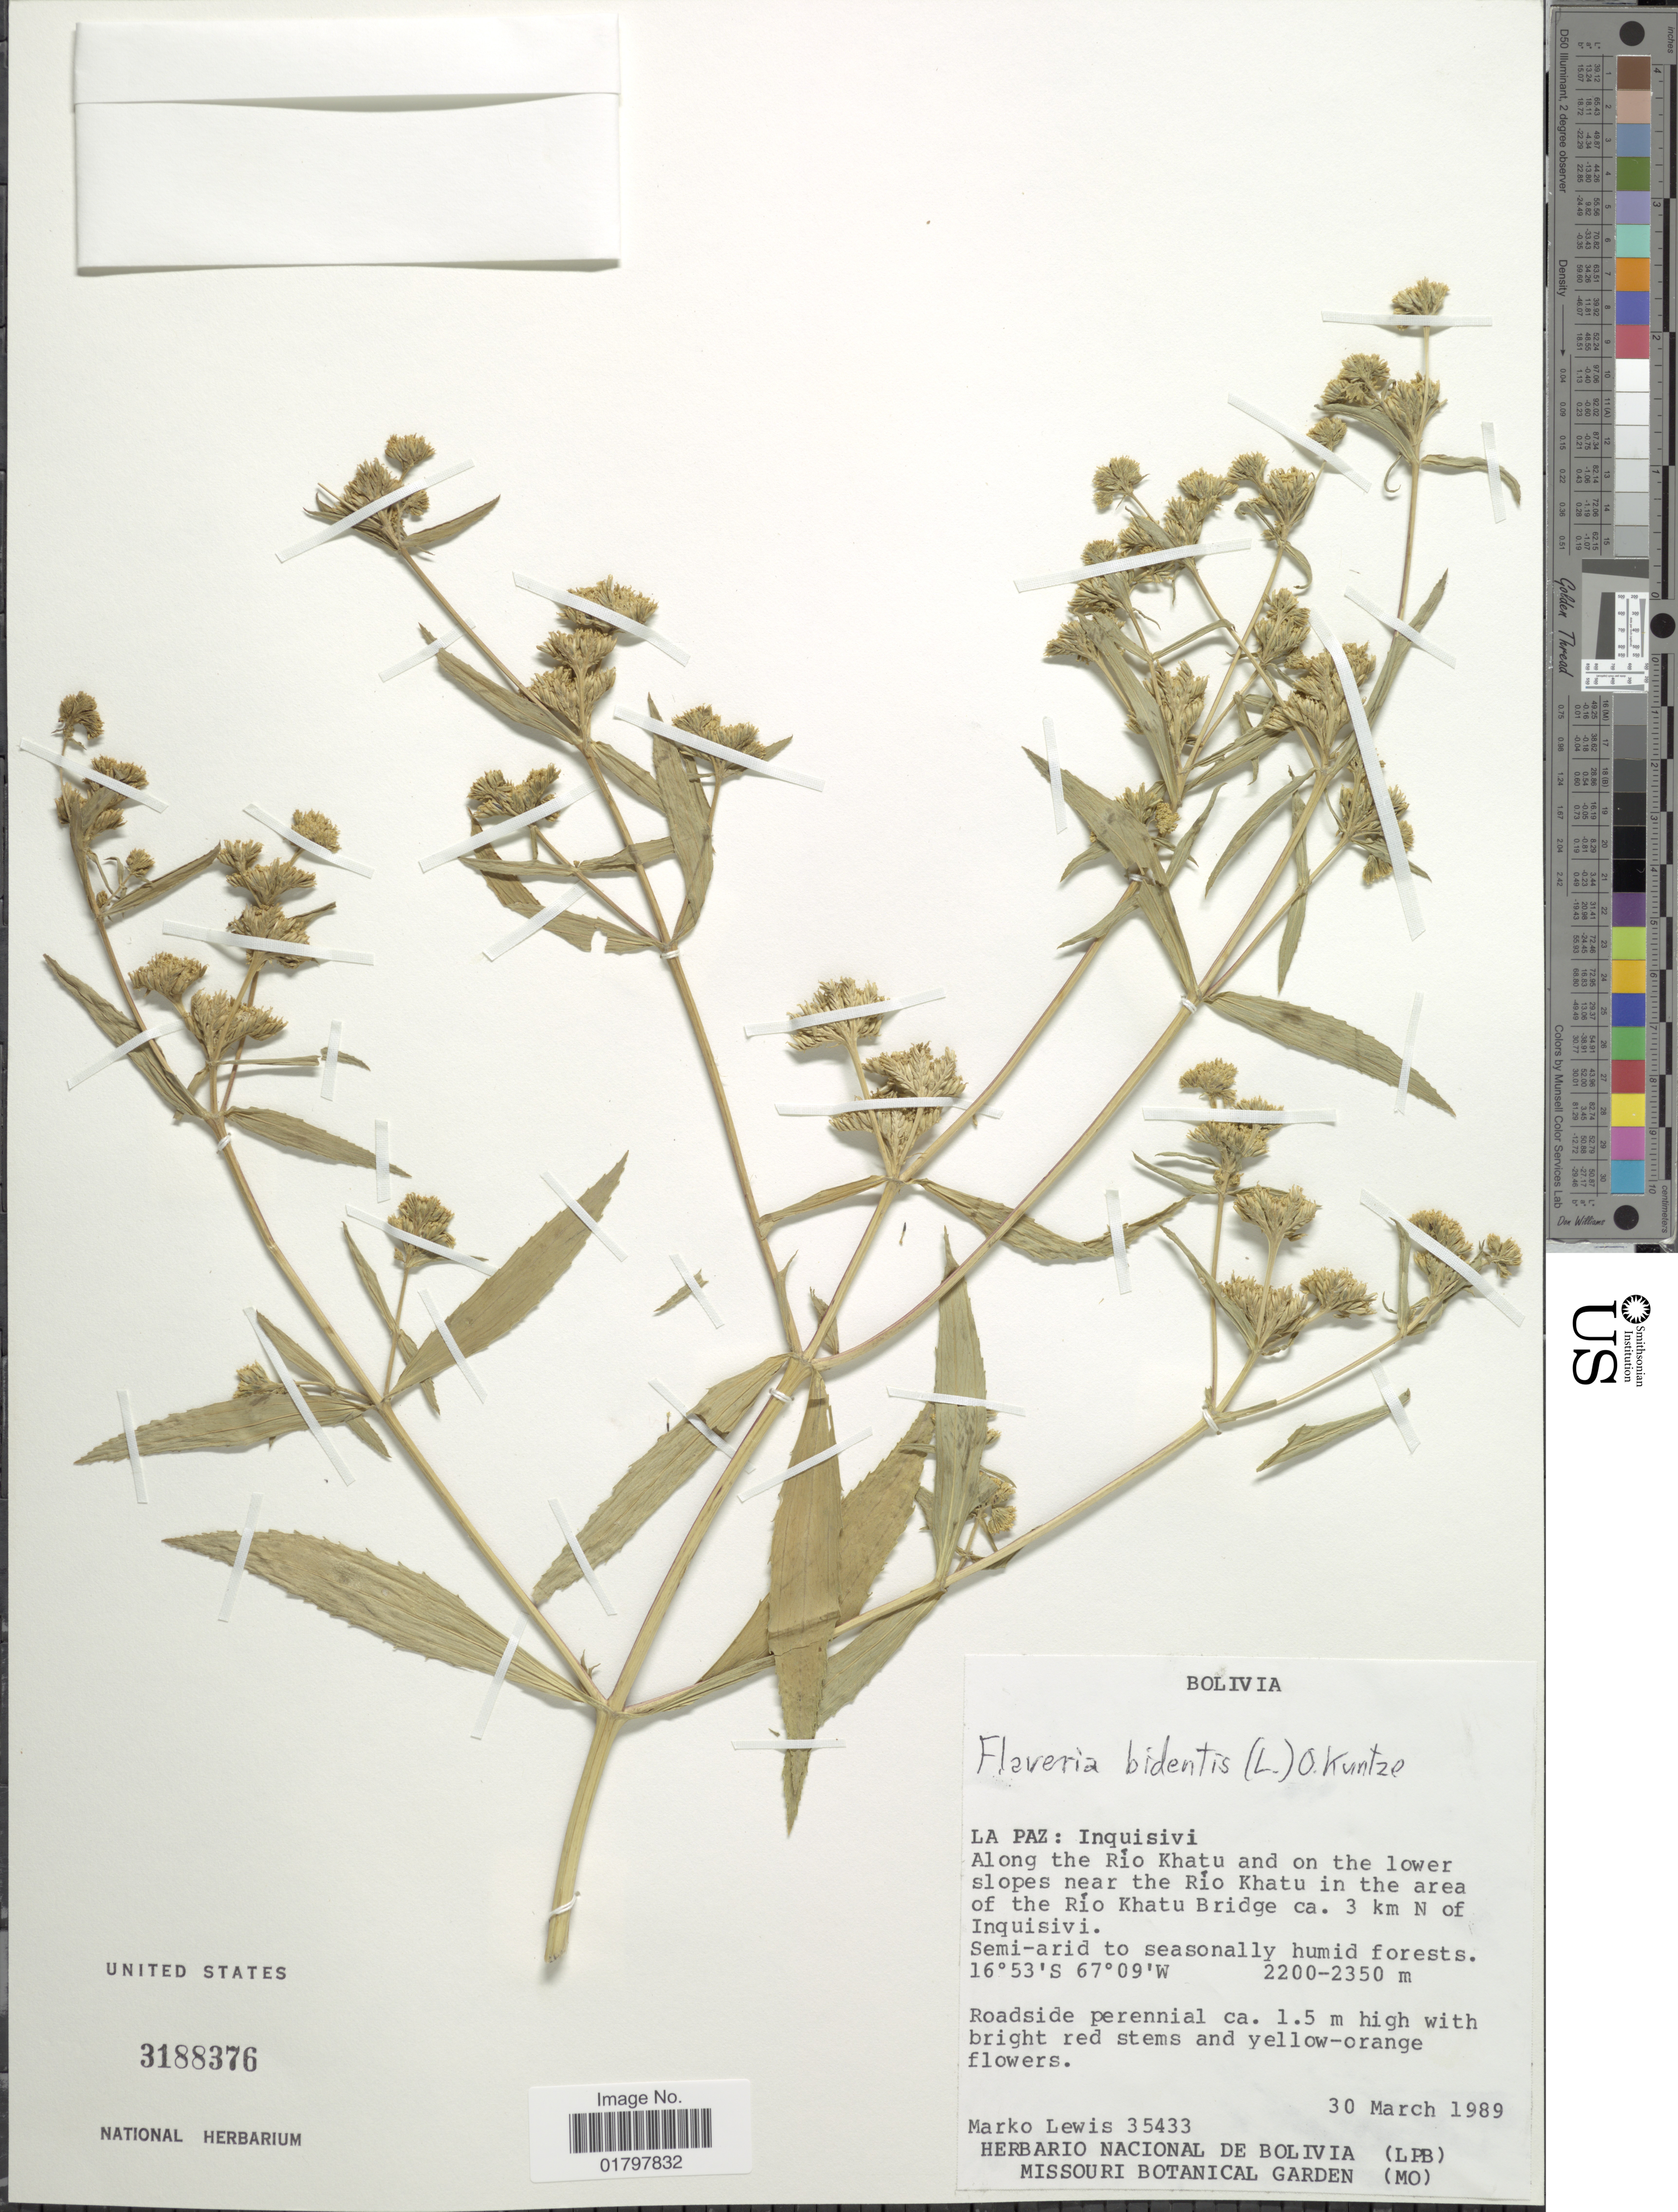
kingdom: Plantae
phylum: Tracheophyta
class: Magnoliopsida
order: Asterales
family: Asteraceae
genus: Flaveria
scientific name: Flaveria bidentis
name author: (L.) Kuntze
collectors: M. A. Lewis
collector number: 35433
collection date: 1989-03-30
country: Bolivia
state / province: La Paz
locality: La Paz: Inquisivi. Along the Río Khatu and on the lower slopes near the Río Khatu in the area of the Río Khatu Bridge ca. 3 km N of Inquisivi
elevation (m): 2200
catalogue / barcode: US 3188376